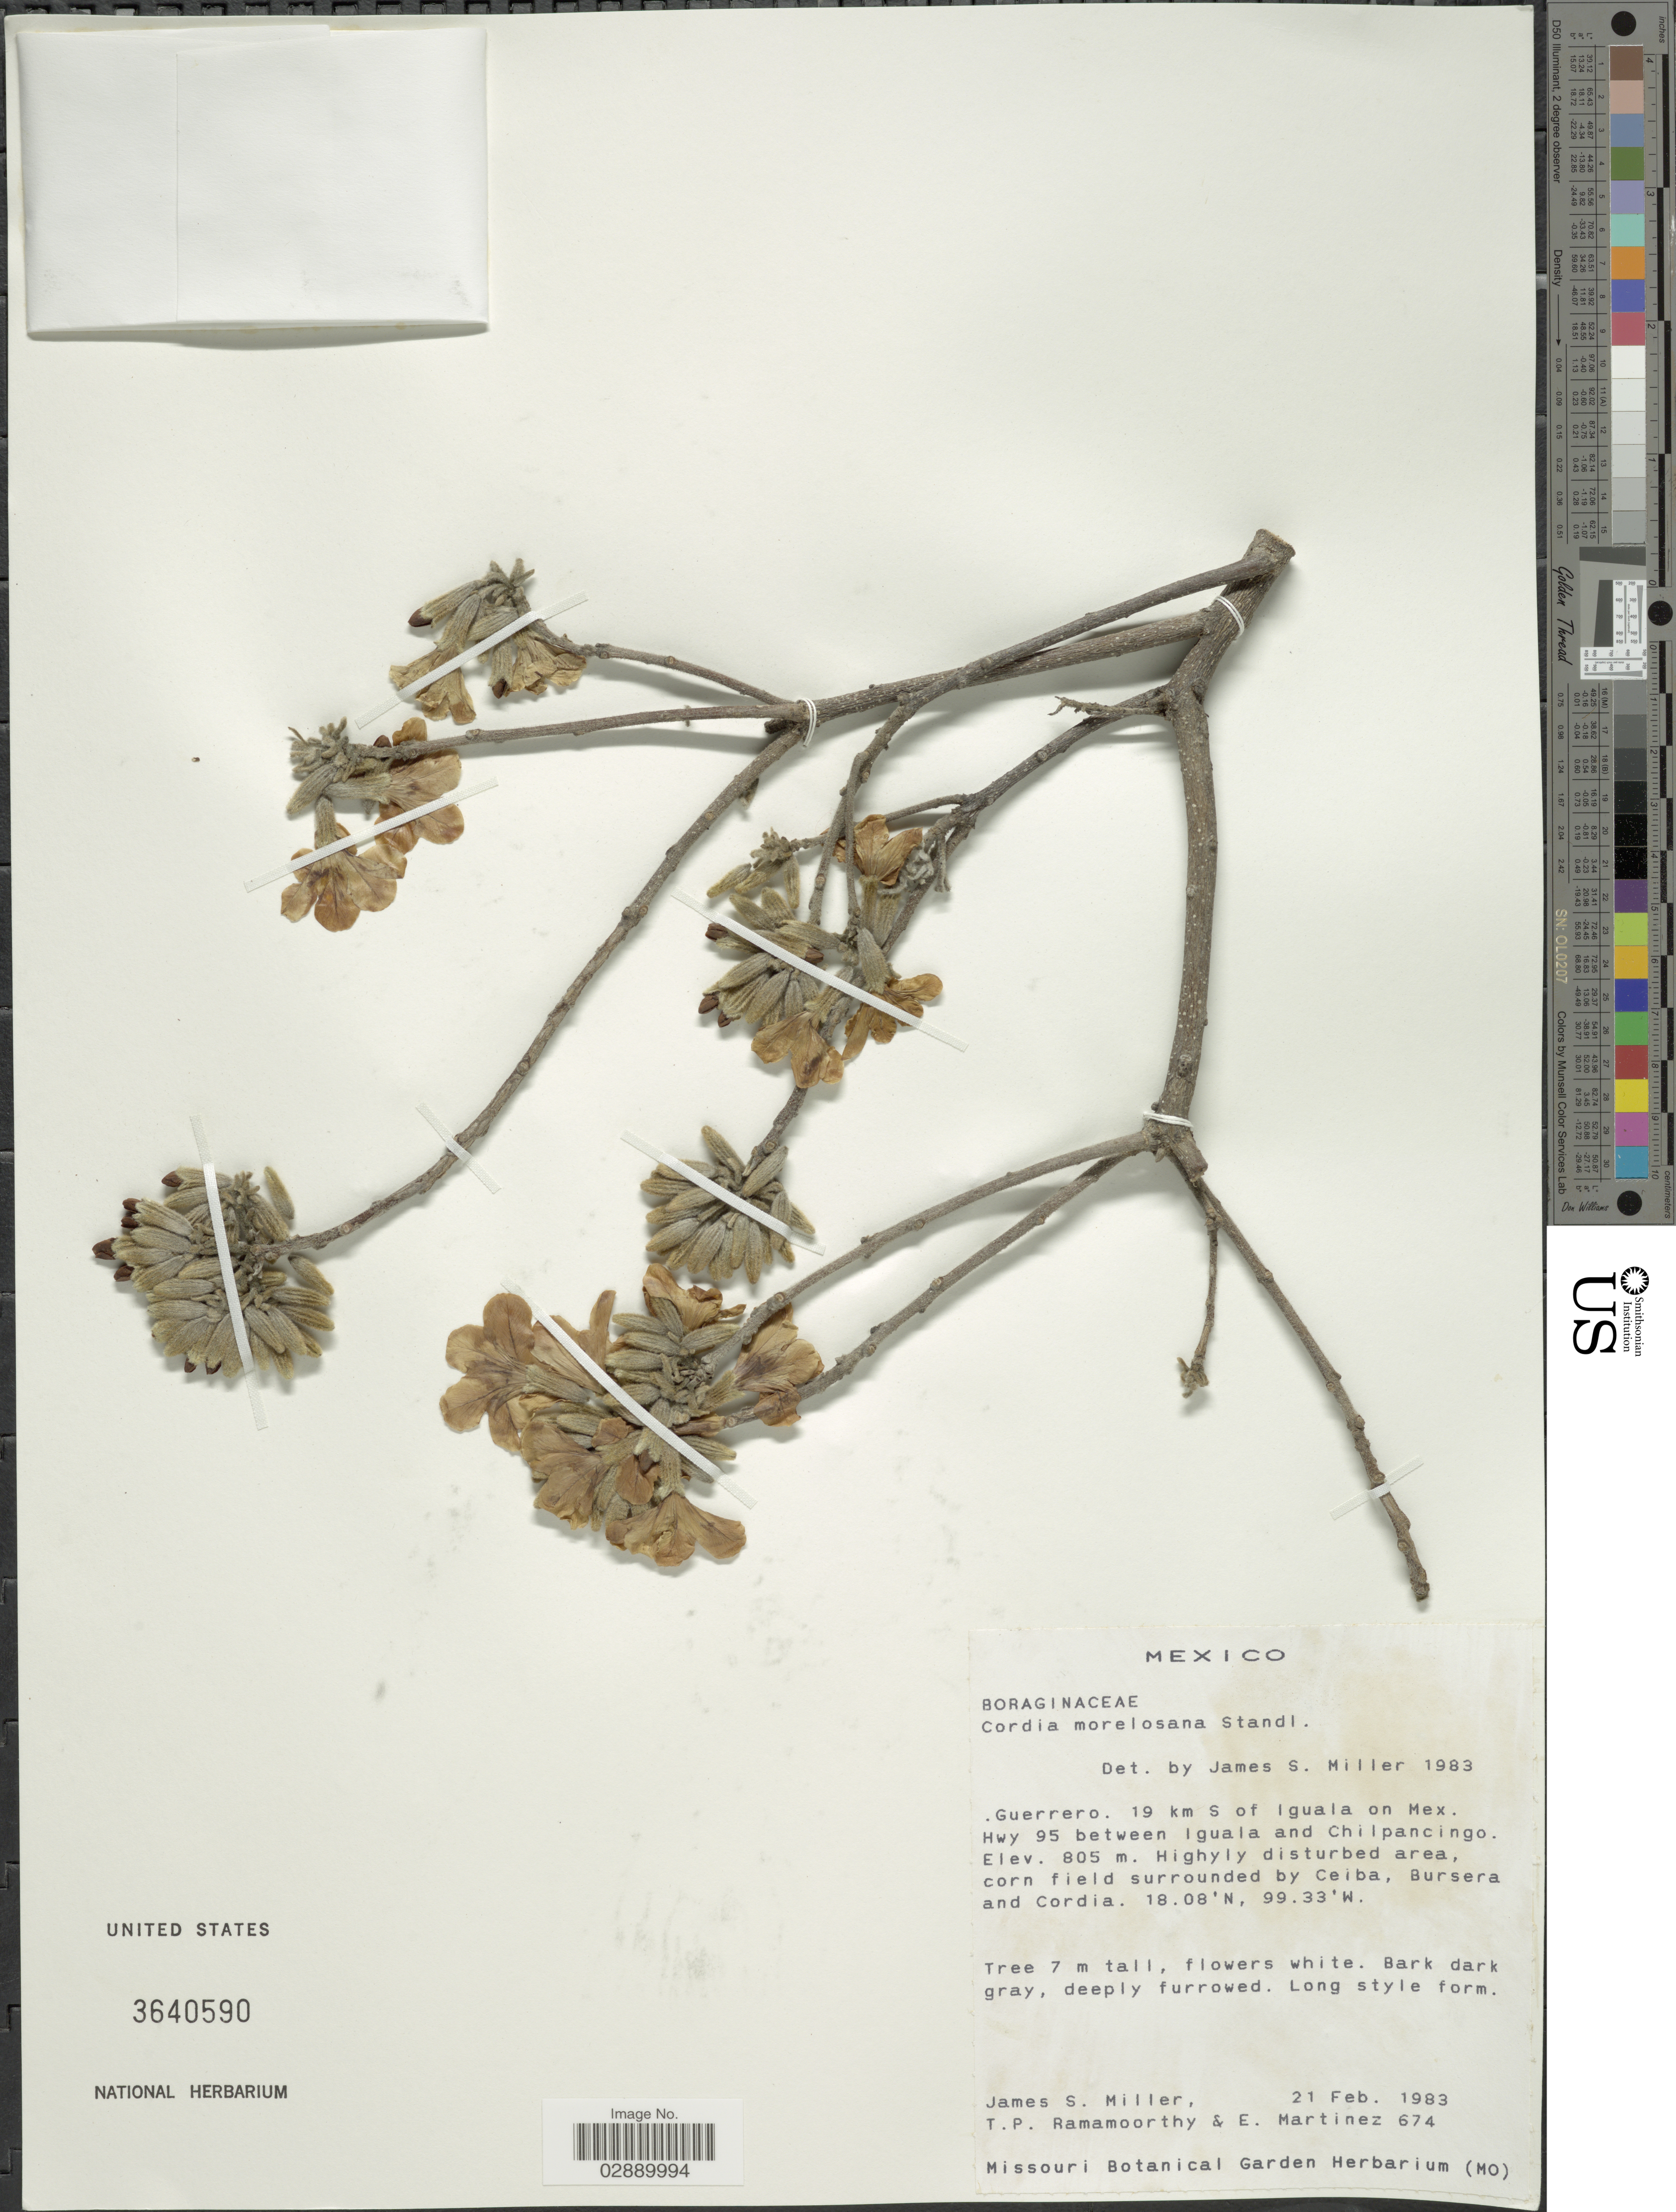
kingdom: Plantae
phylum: Tracheophyta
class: Magnoliopsida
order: Boraginales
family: Cordiaceae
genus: Cordia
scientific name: Cordia morelosana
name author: Standl.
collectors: J. S. Miller, T. P. Ramamoorthy & E. Martínez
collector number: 674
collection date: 1983-02-21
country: Mexico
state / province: Guerrero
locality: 19 km S of Iguala on Mex. Hwy 95 between Iguala and Chilpancingo.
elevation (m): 805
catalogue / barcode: US 3640590